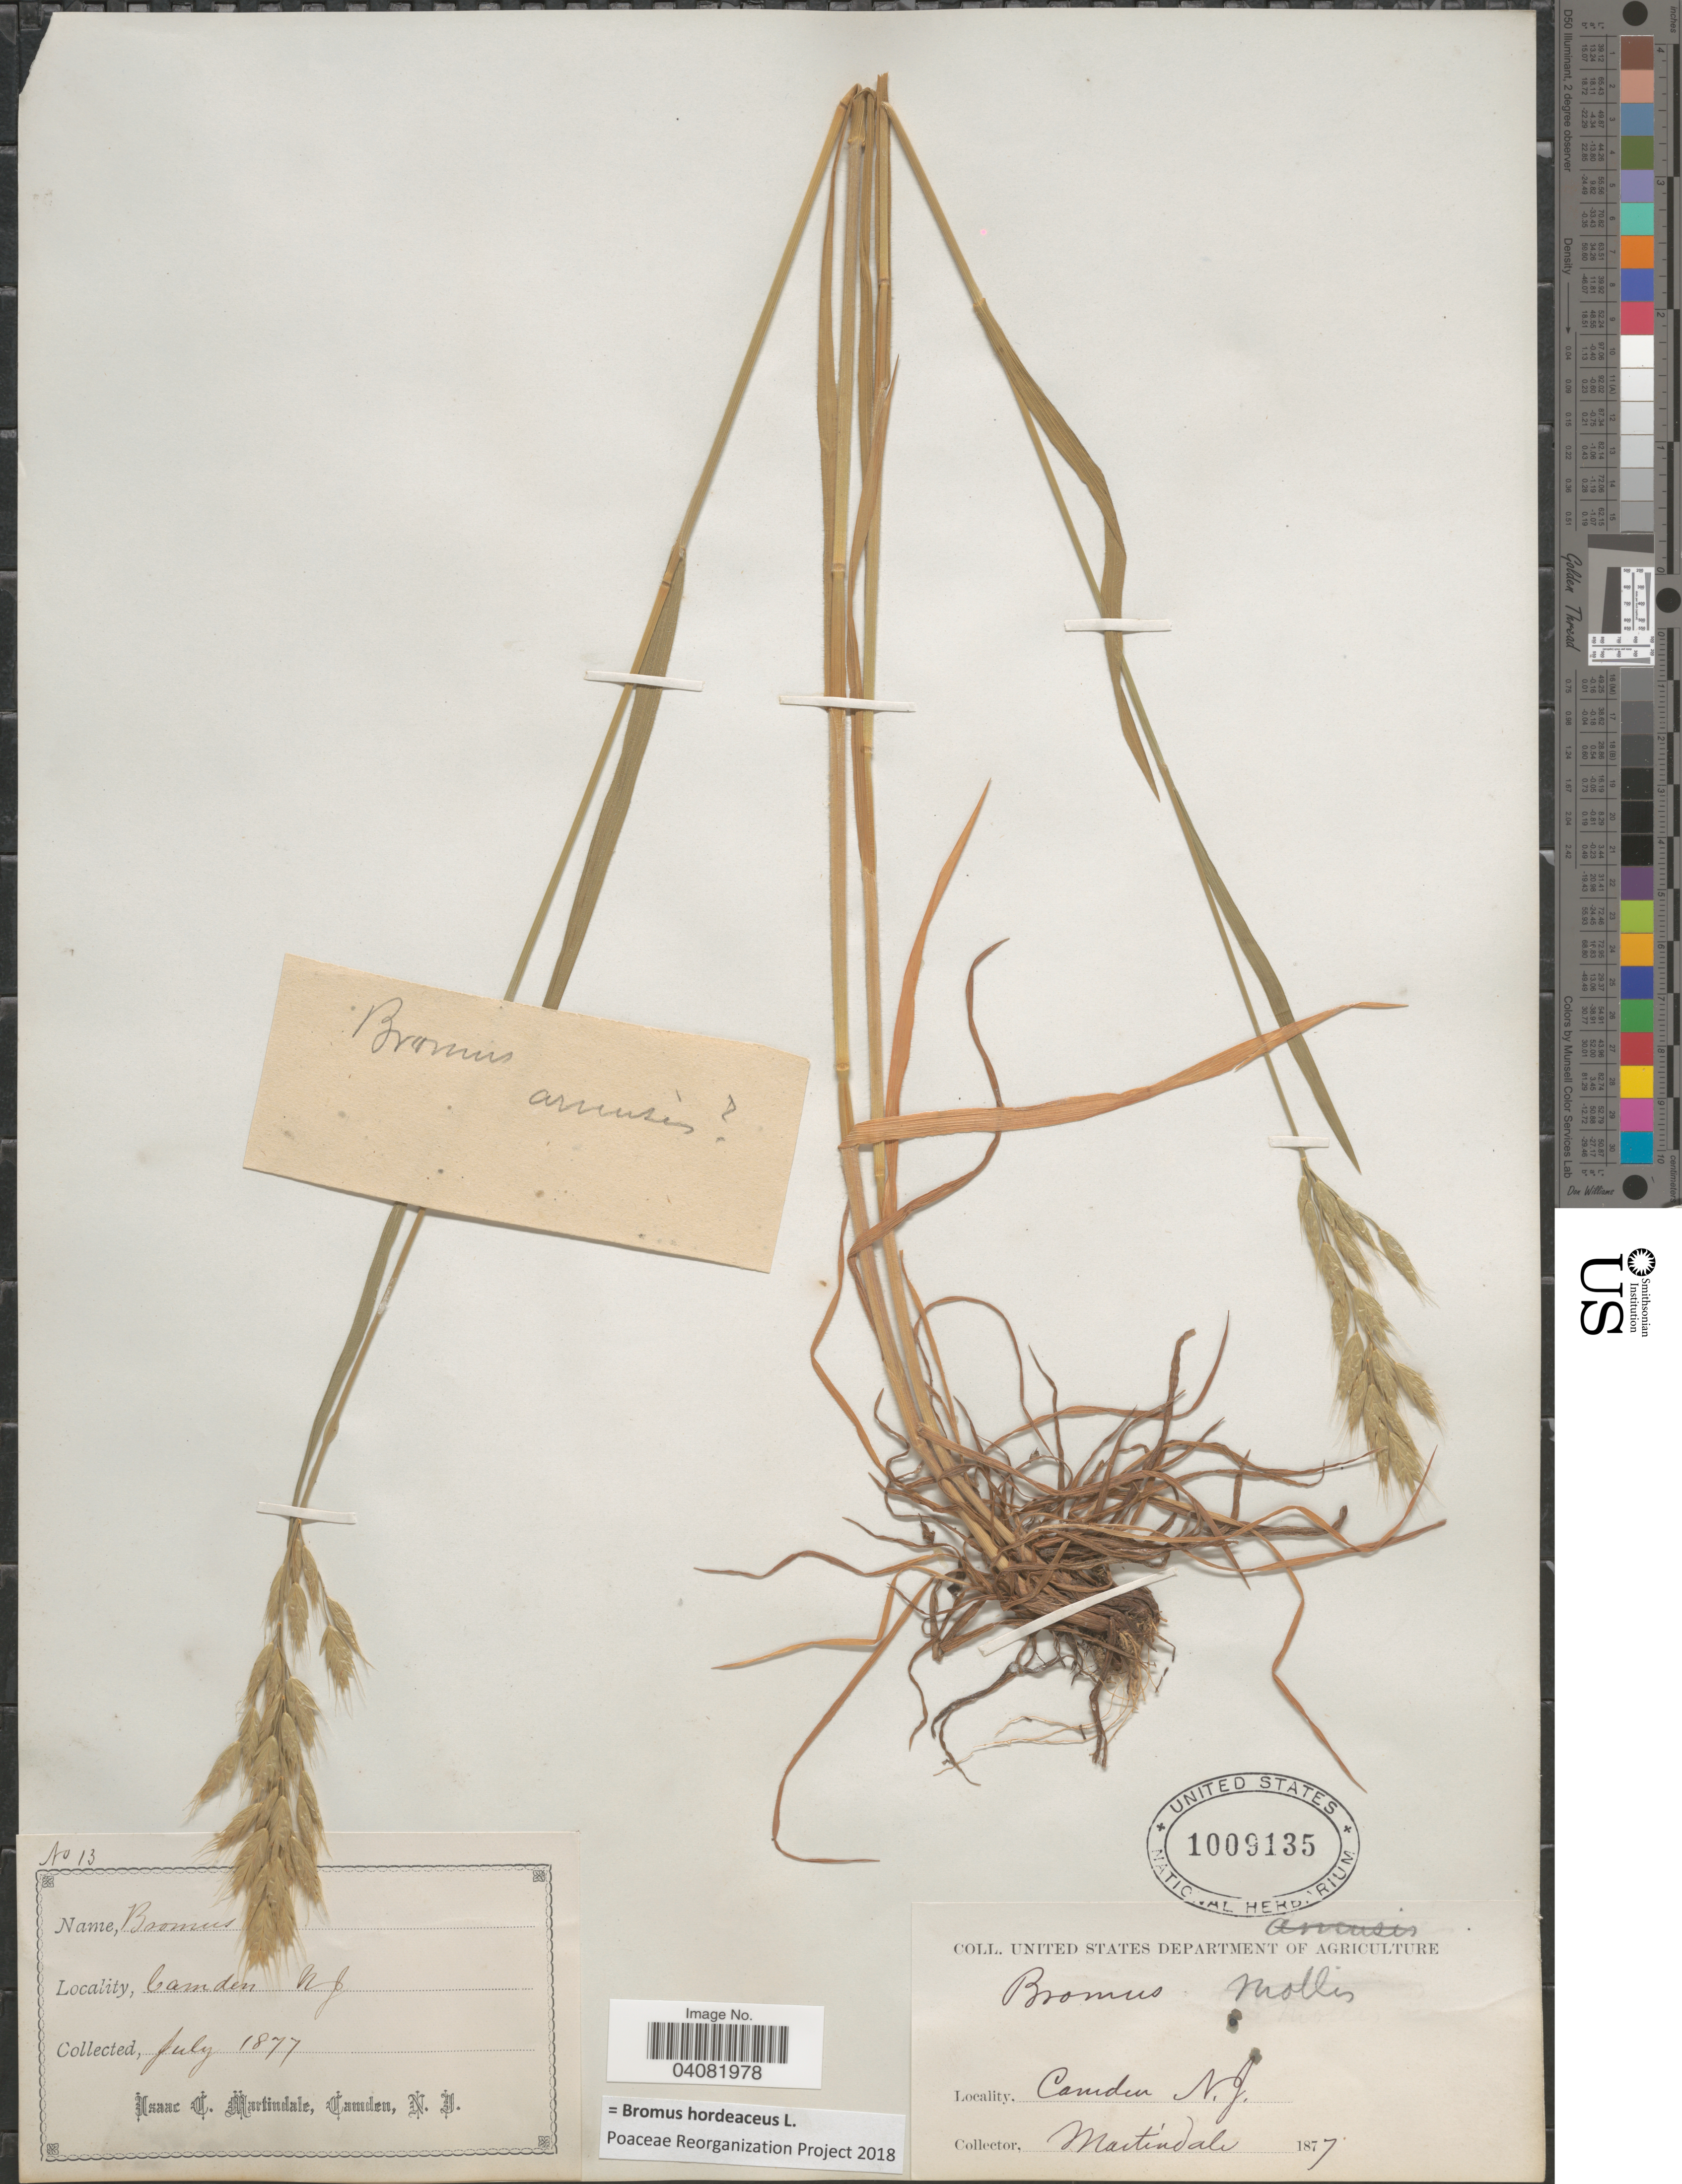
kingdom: Plantae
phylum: Tracheophyta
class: Liliopsida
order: Poales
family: Poaceae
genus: Bromus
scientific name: Bromus hordeaceus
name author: L.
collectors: I. C. Martindale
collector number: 13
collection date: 1877-07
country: United States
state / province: New Jersey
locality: Camden.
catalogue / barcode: US 1009135